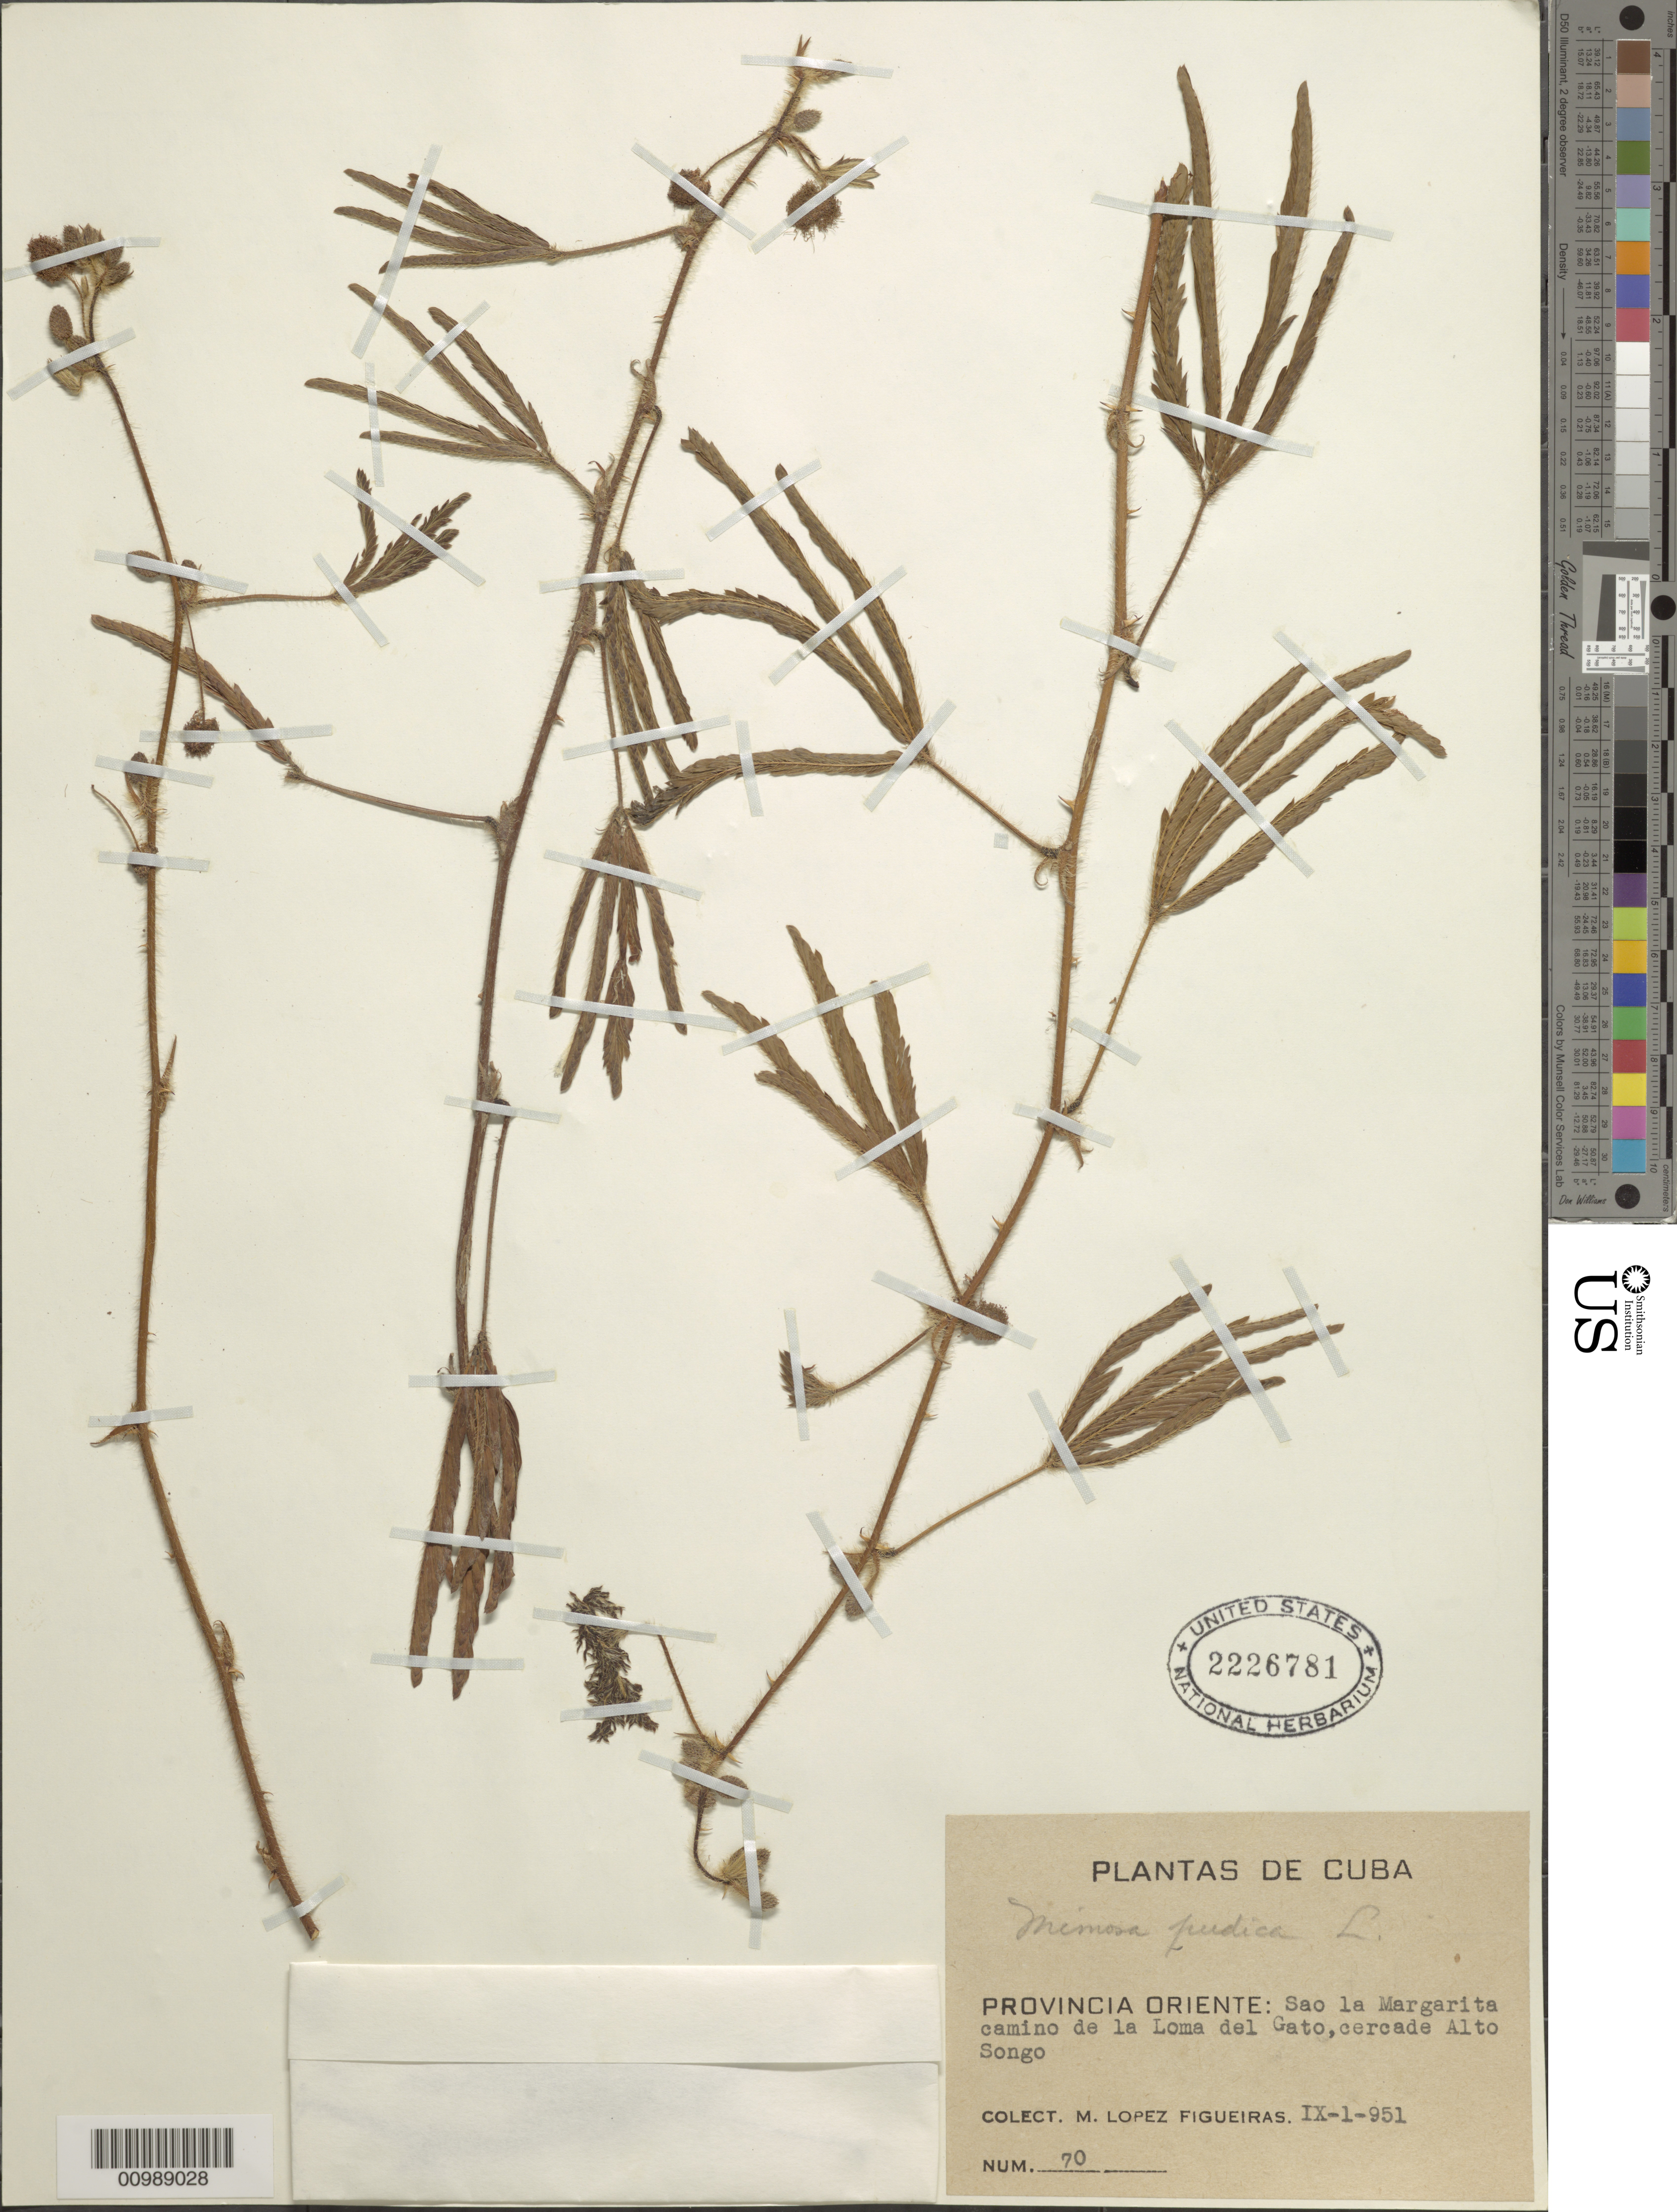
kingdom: Plantae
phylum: Tracheophyta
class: Magnoliopsida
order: Fabales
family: Fabaceae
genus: Mimosa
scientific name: Mimosa pudica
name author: L.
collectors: M. López Figueiras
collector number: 70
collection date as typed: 09 Jan 1951 or 01 Sep 1951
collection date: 1951-01-09 or 1951-09-01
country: Cuba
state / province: Oriente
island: Cuba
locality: Sao la Margarita Camino de la Loma del Gato, Cercade Alto Songo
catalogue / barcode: US 2226781